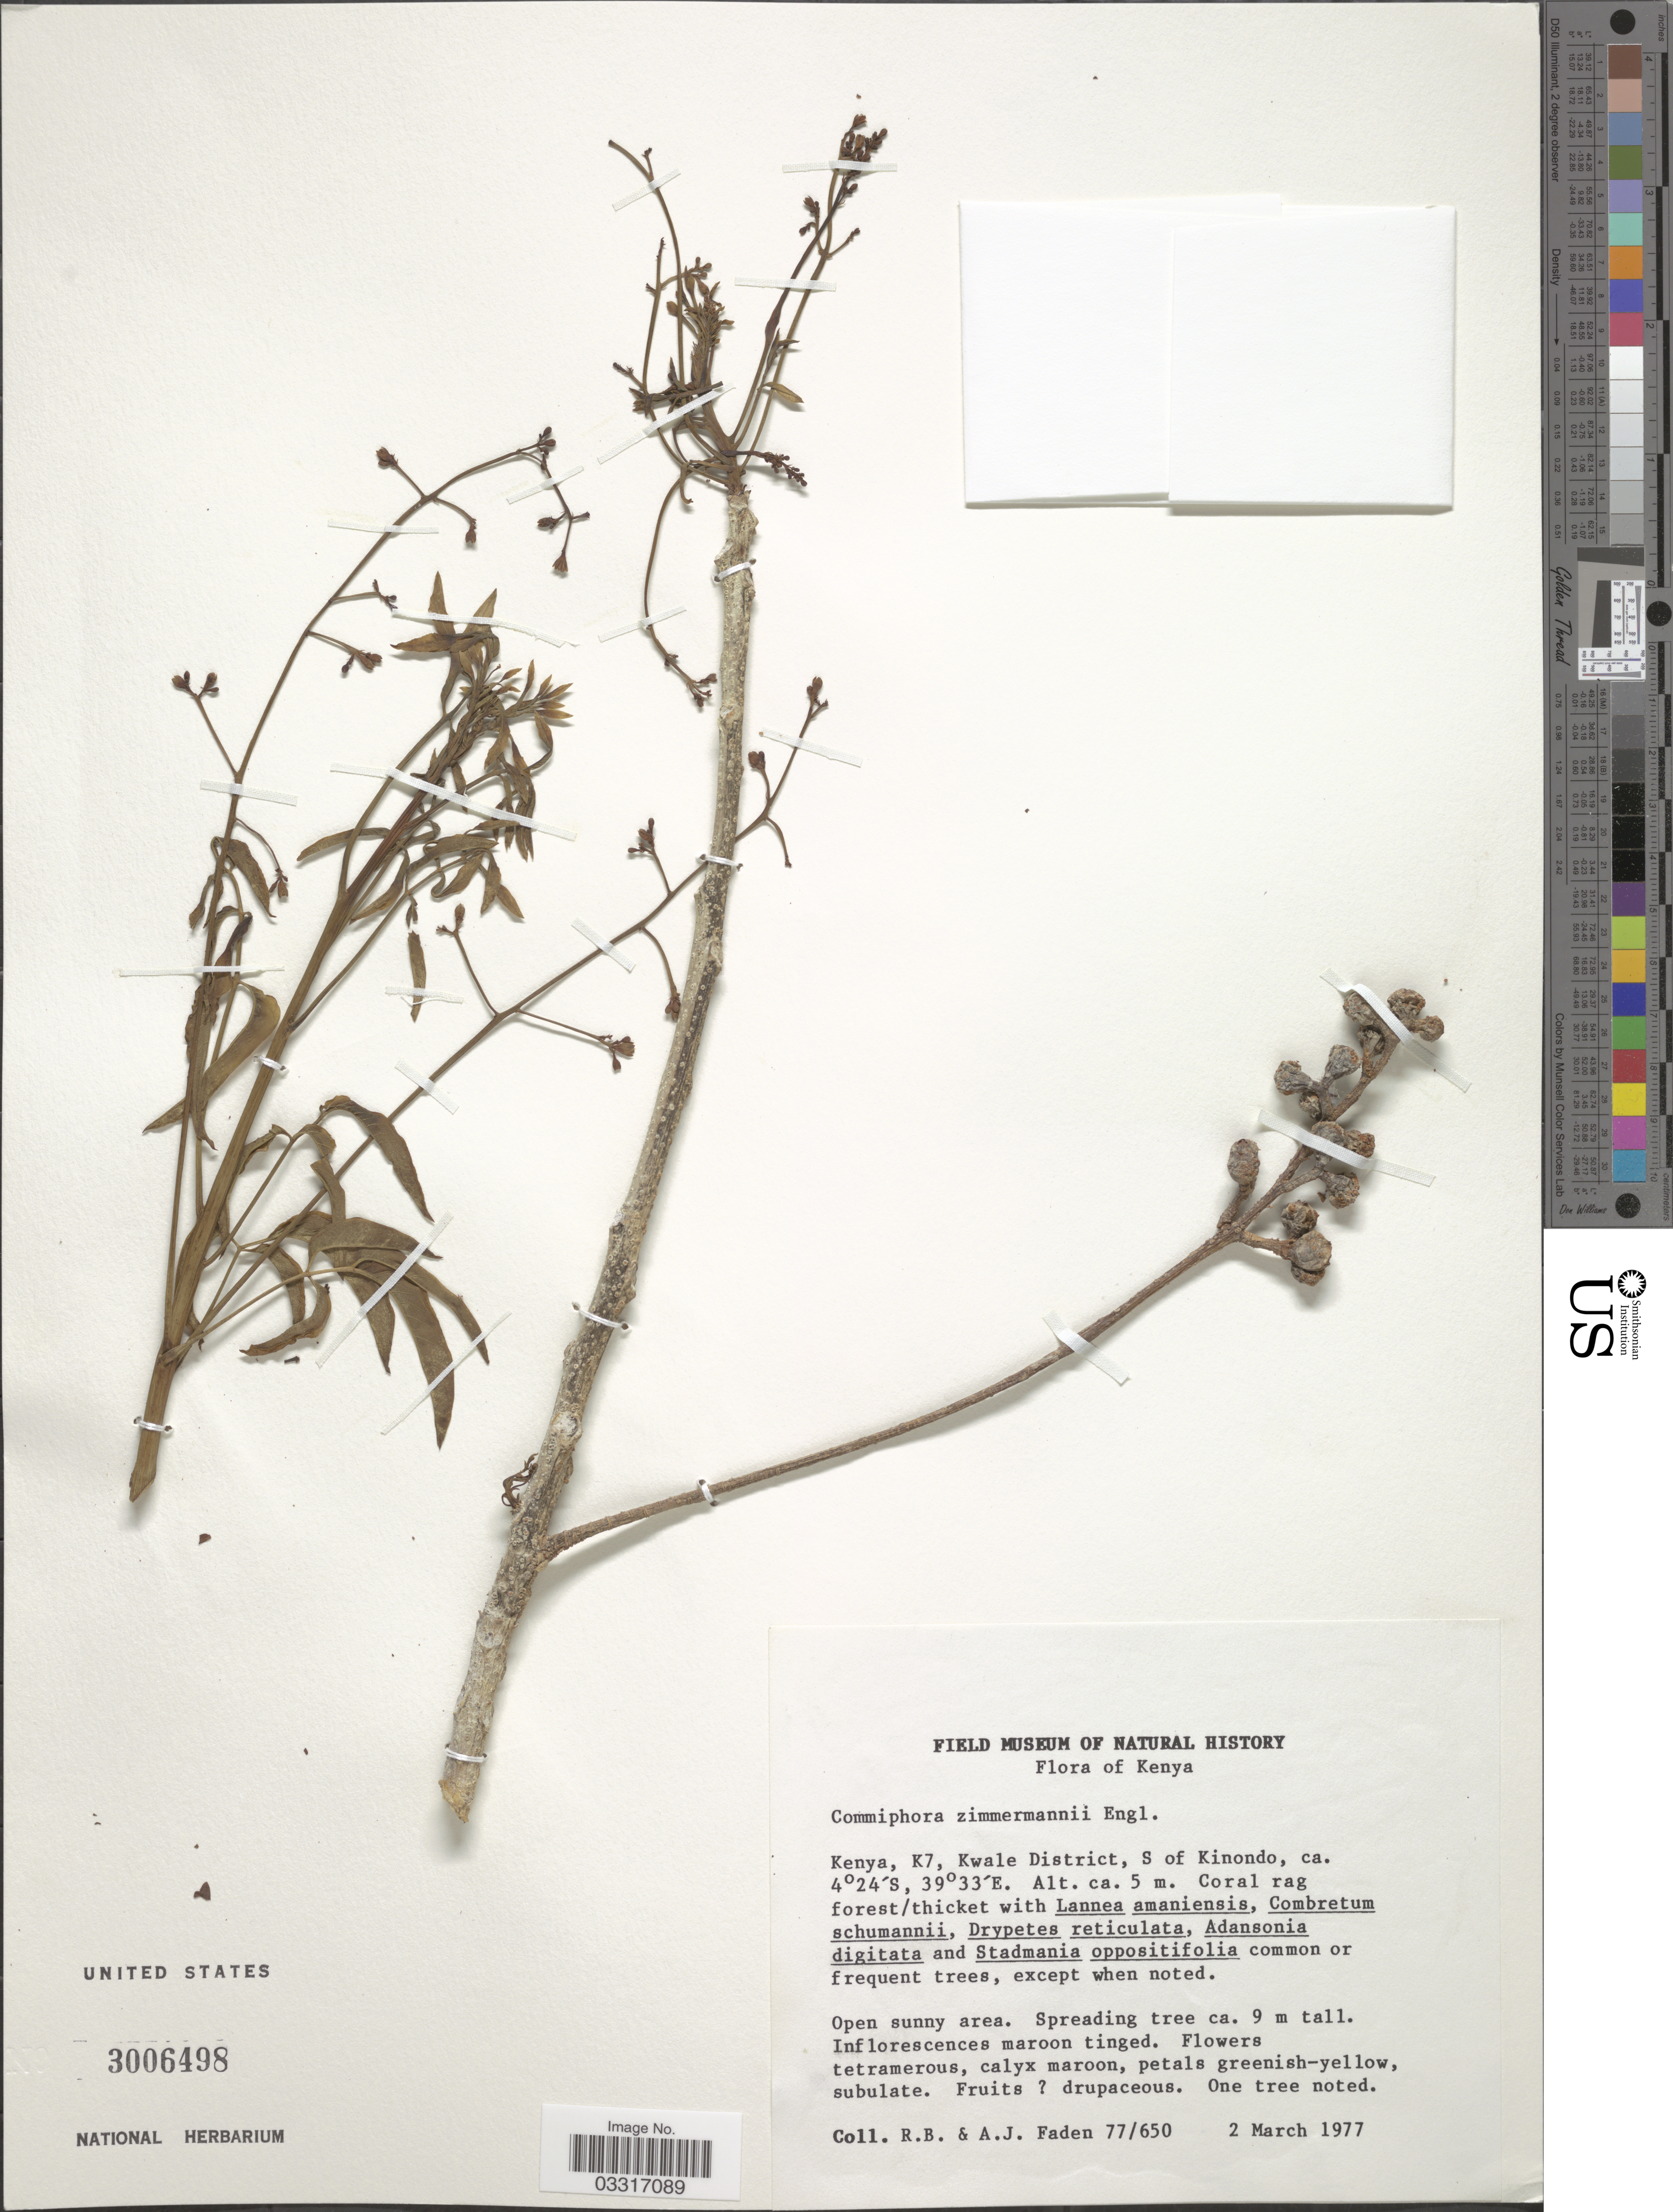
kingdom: Plantae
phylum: Tracheophyta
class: Magnoliopsida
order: Sapindales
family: Burseraceae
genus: Commiphora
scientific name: Commiphora zimmermannii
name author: Engl.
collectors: R. B. Faden & A. J. Faden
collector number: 77/650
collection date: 1977-03-02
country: Kenya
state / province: Kwale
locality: K7, Kwale District, S of Kinondo.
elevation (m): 5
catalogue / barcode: US 3006498